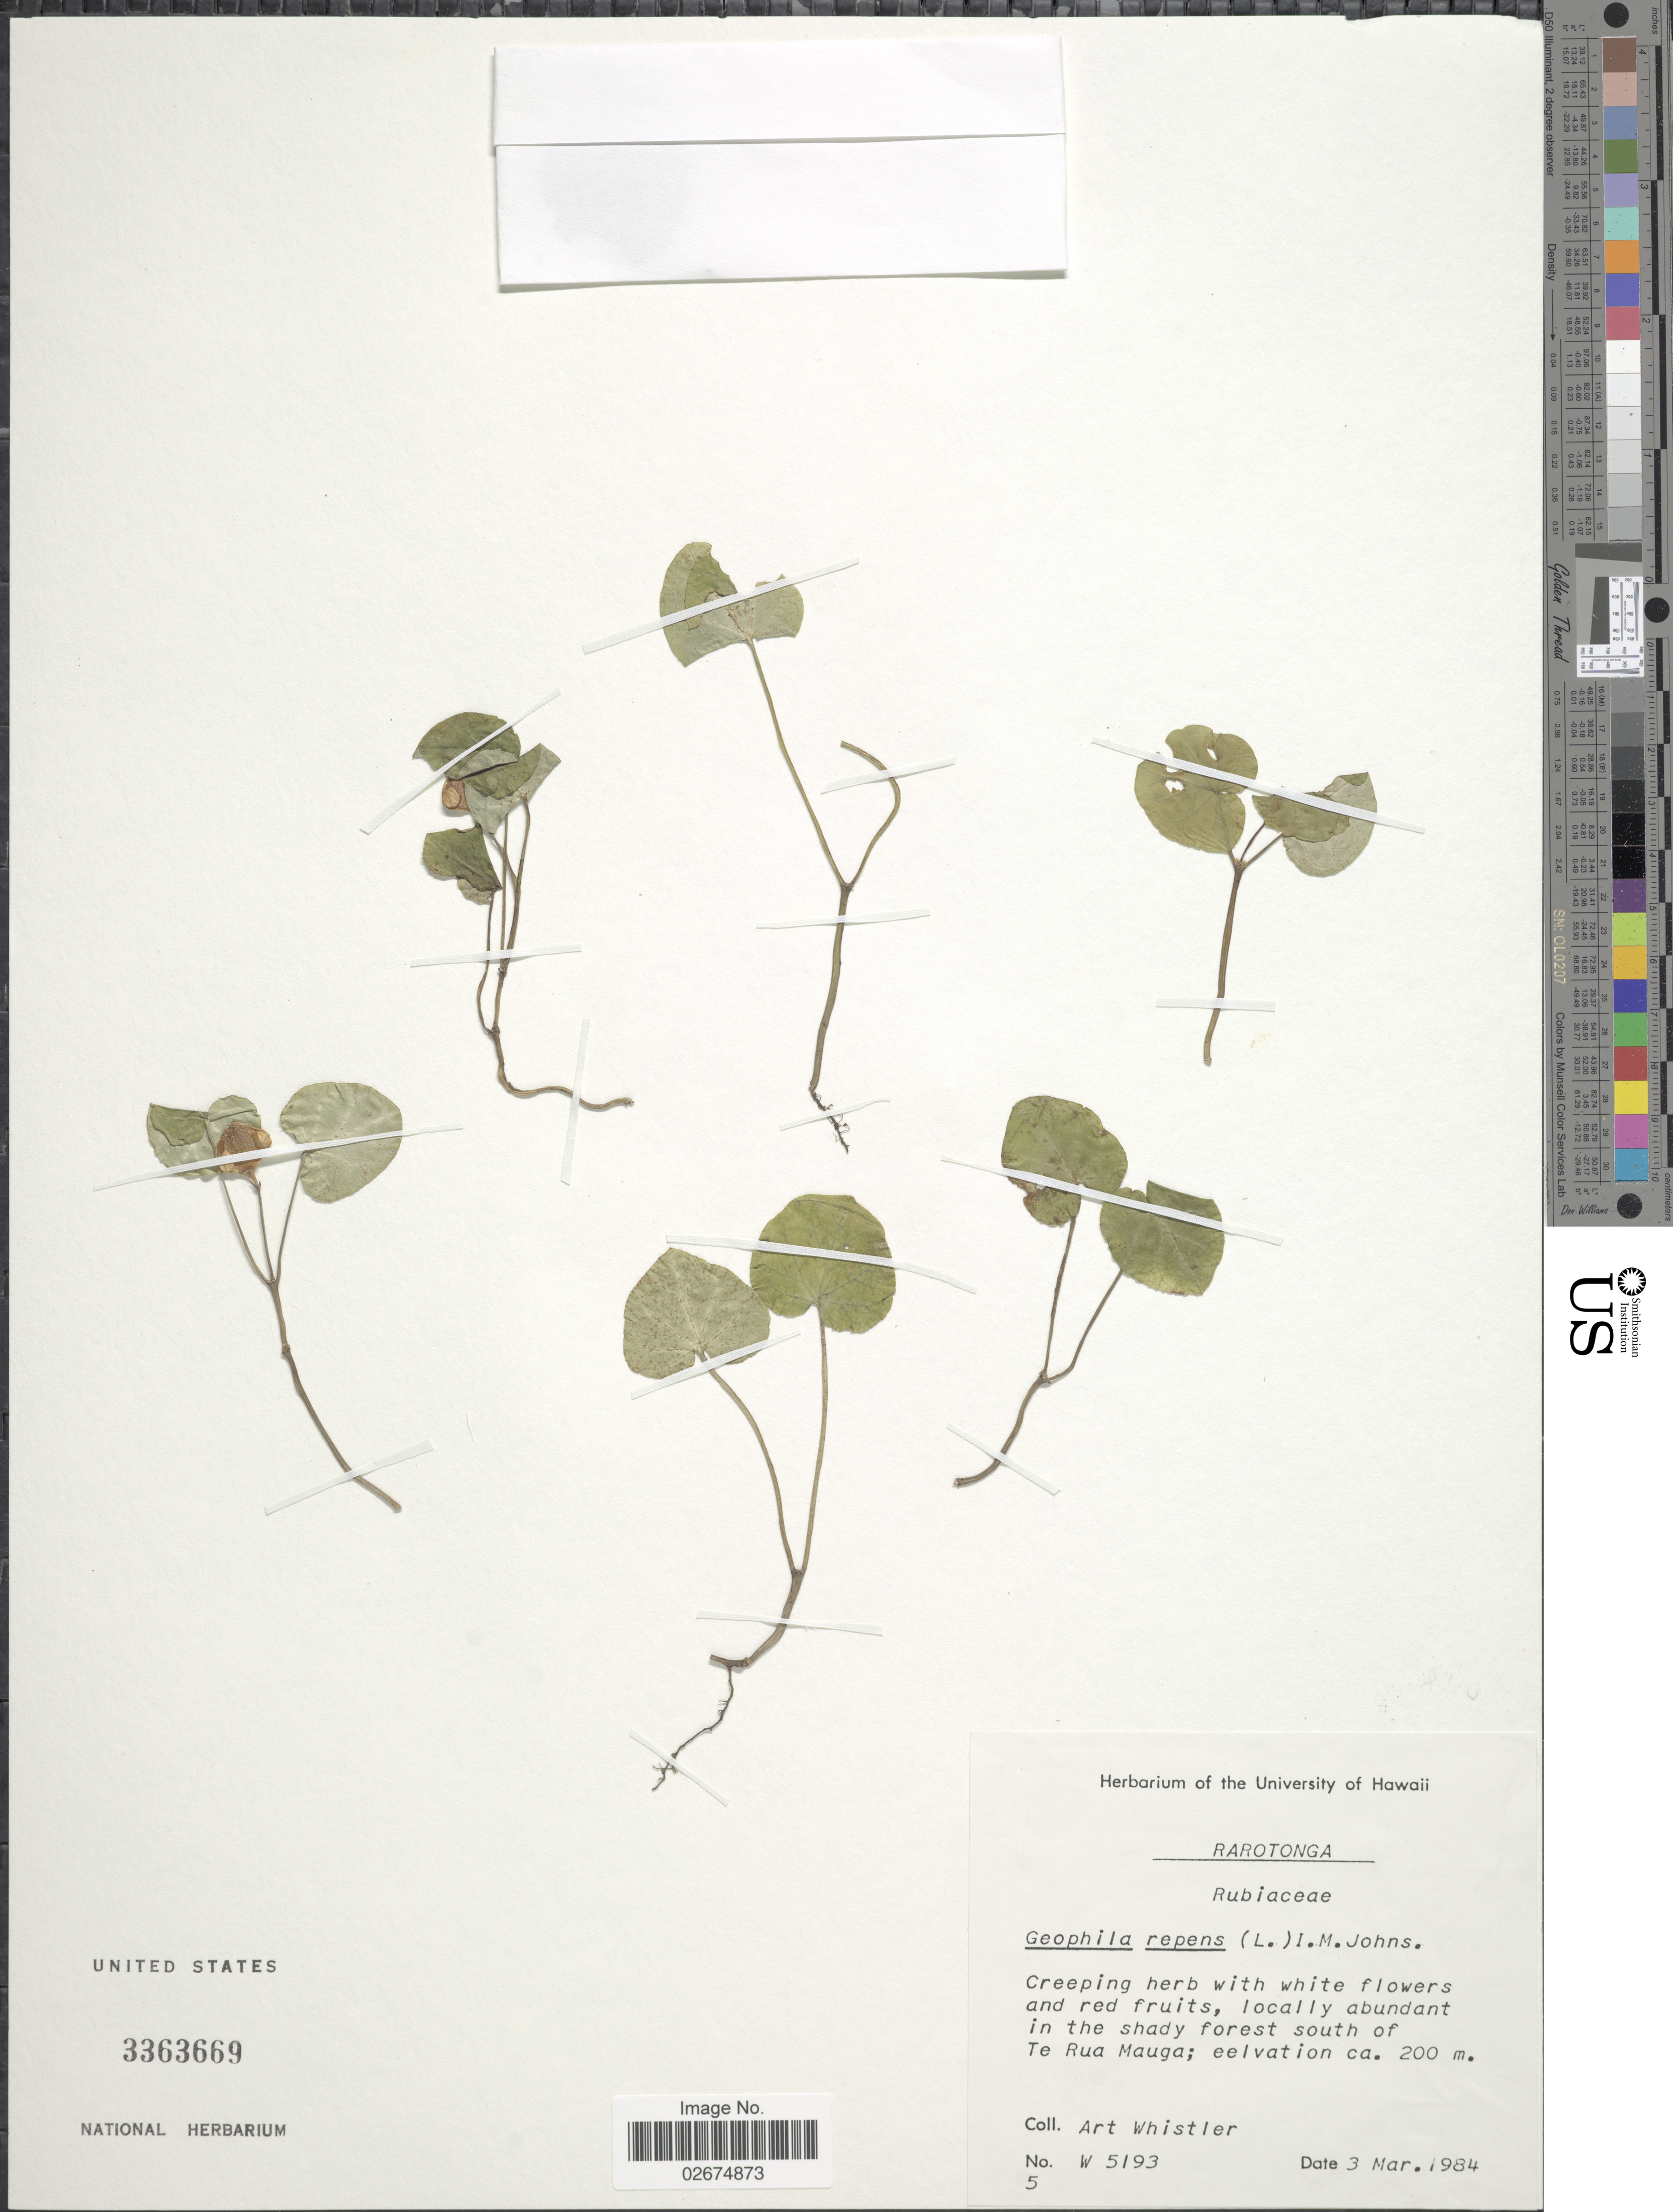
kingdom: Plantae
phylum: Tracheophyta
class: Magnoliopsida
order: Gentianales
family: Rubiaceae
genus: Geophila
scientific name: Geophila repens var. asiatica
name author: (Cham. & Schltdl.) Fosberg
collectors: A. Whistler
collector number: W 5193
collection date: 1984-03-03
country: Cook Islands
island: Rarotonga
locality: Rarotonga. south of Te Rua Mauga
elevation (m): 200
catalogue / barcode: US 3363669